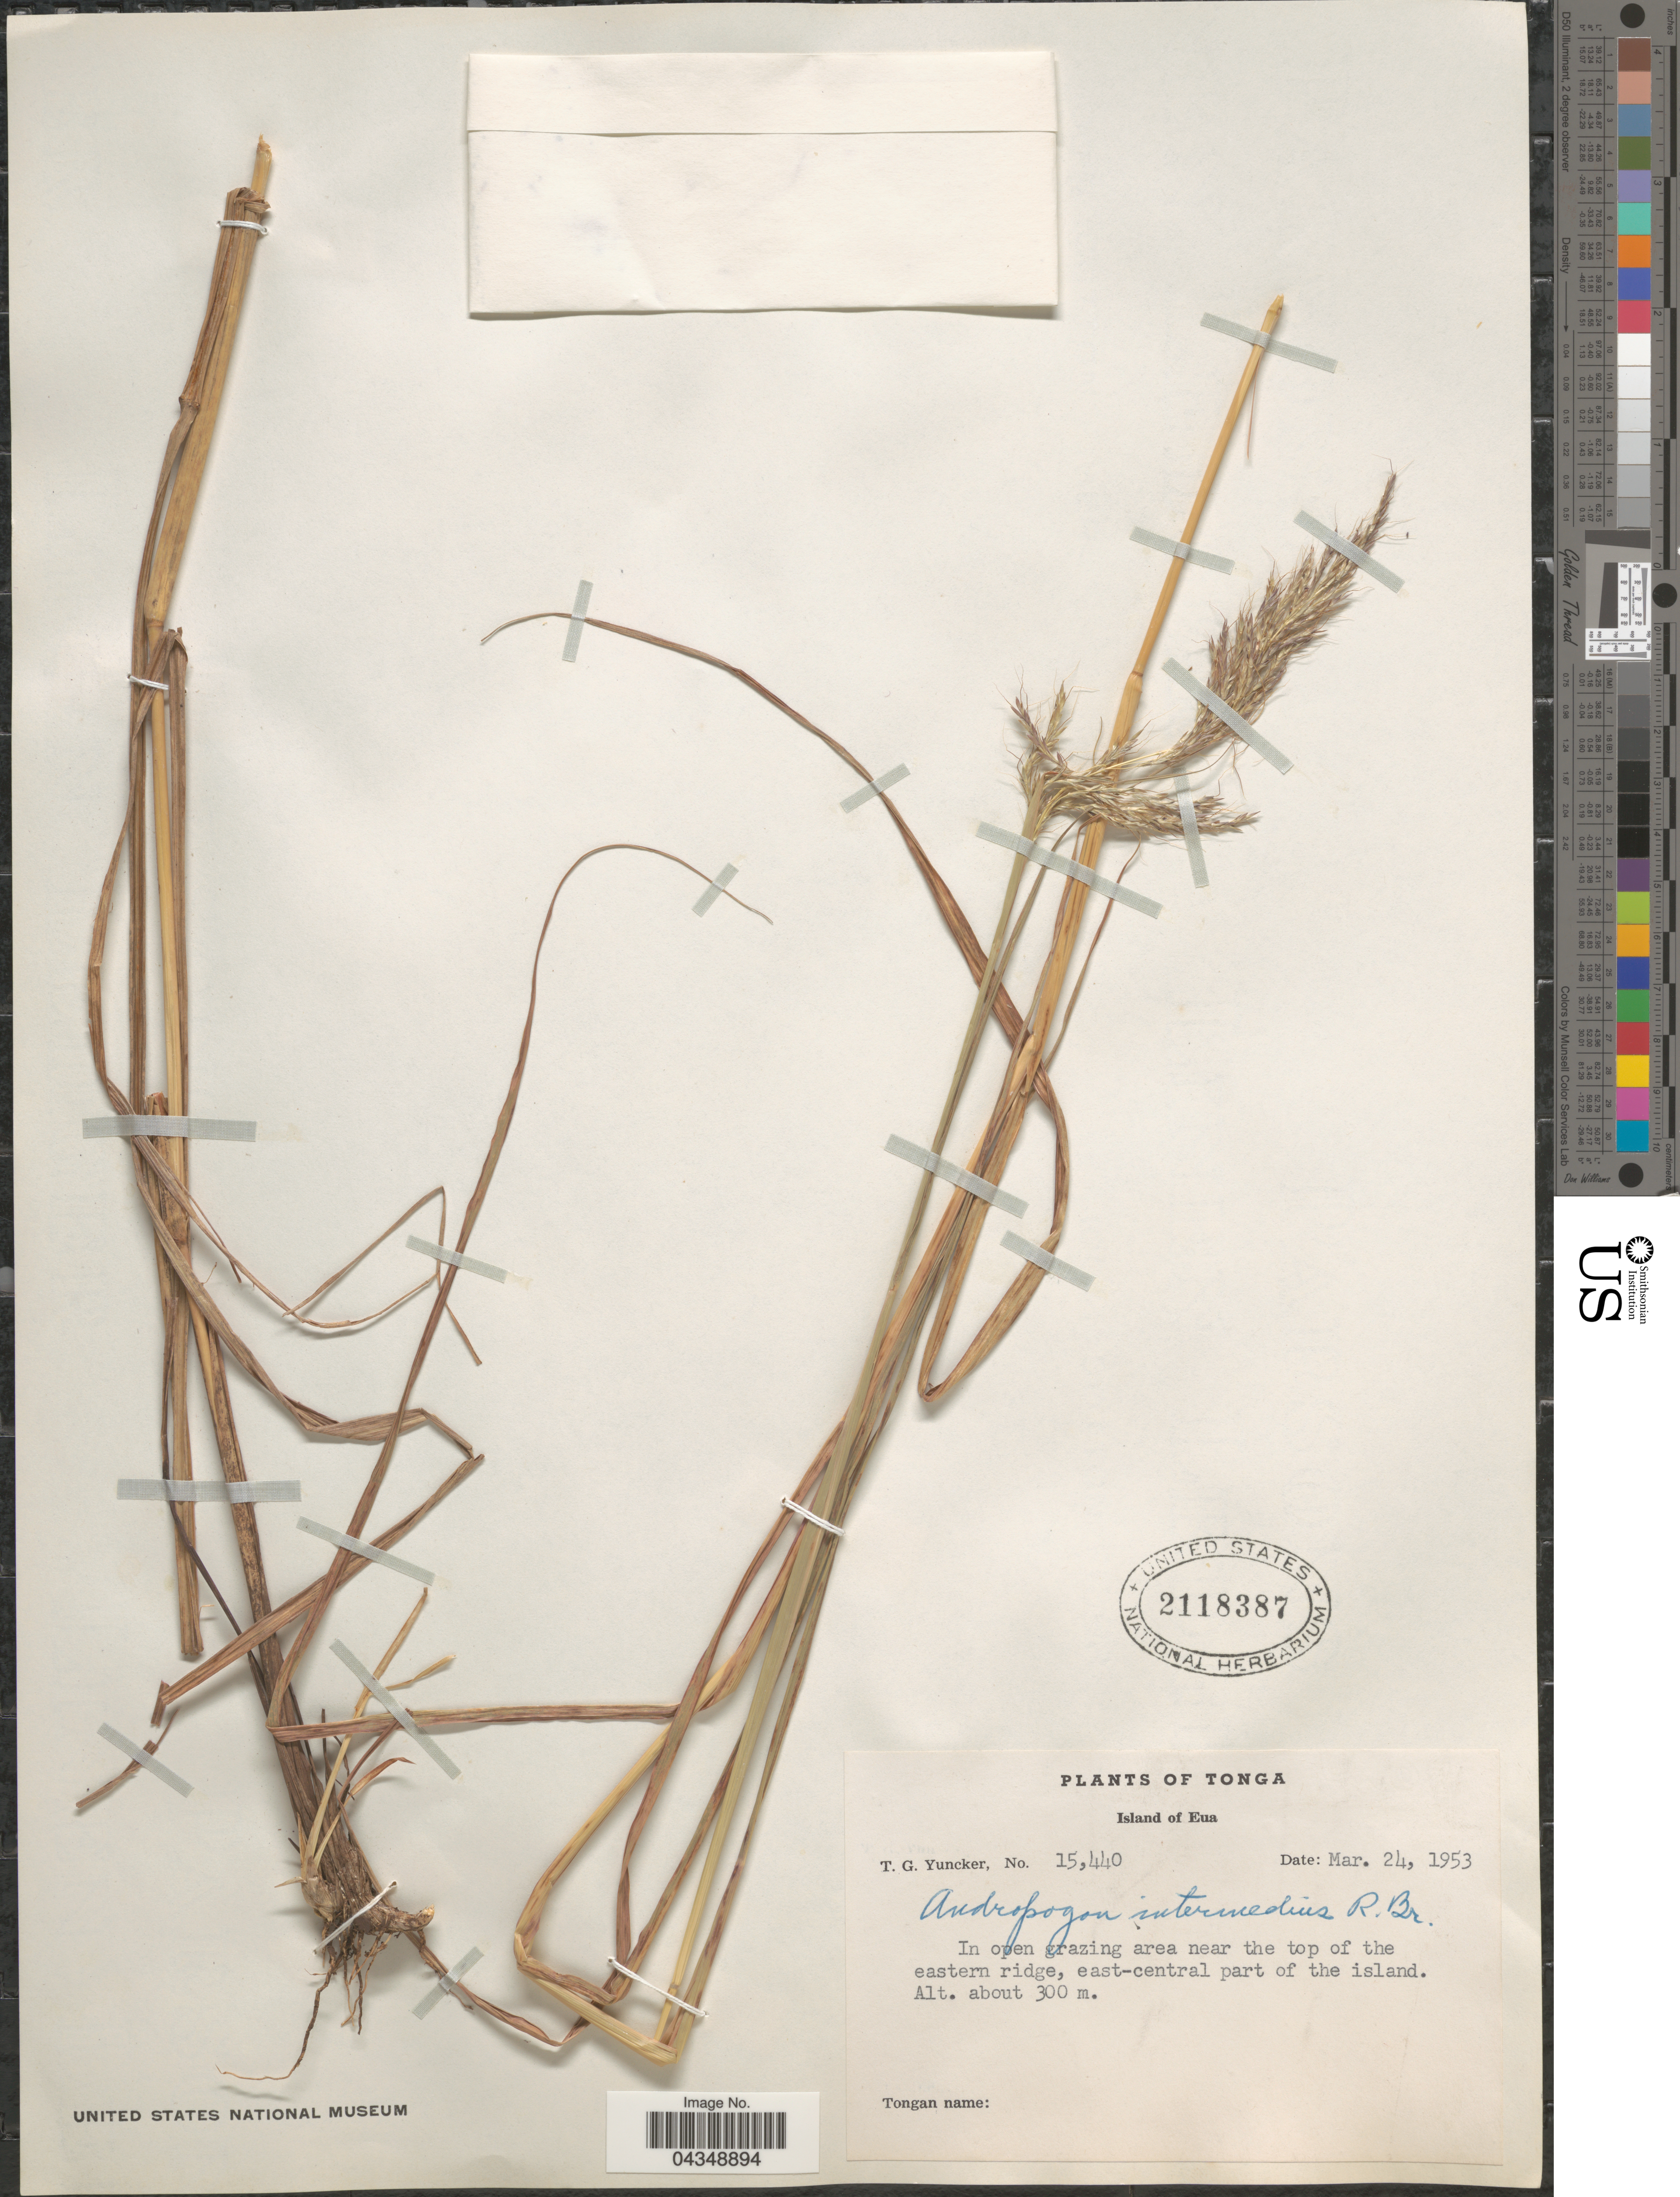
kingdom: Plantae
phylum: Tracheophyta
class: Liliopsida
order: Poales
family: Poaceae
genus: Bothriochloa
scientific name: Bothriochloa bladhii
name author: (Retz.) S.T. Blake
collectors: T. G. Yuncker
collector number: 15440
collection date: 1953-03-24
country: Tonga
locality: Island of Eua. In open grazing area near the top of the eastern ridge, east-central part of the island.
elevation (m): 300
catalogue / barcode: US 2118387